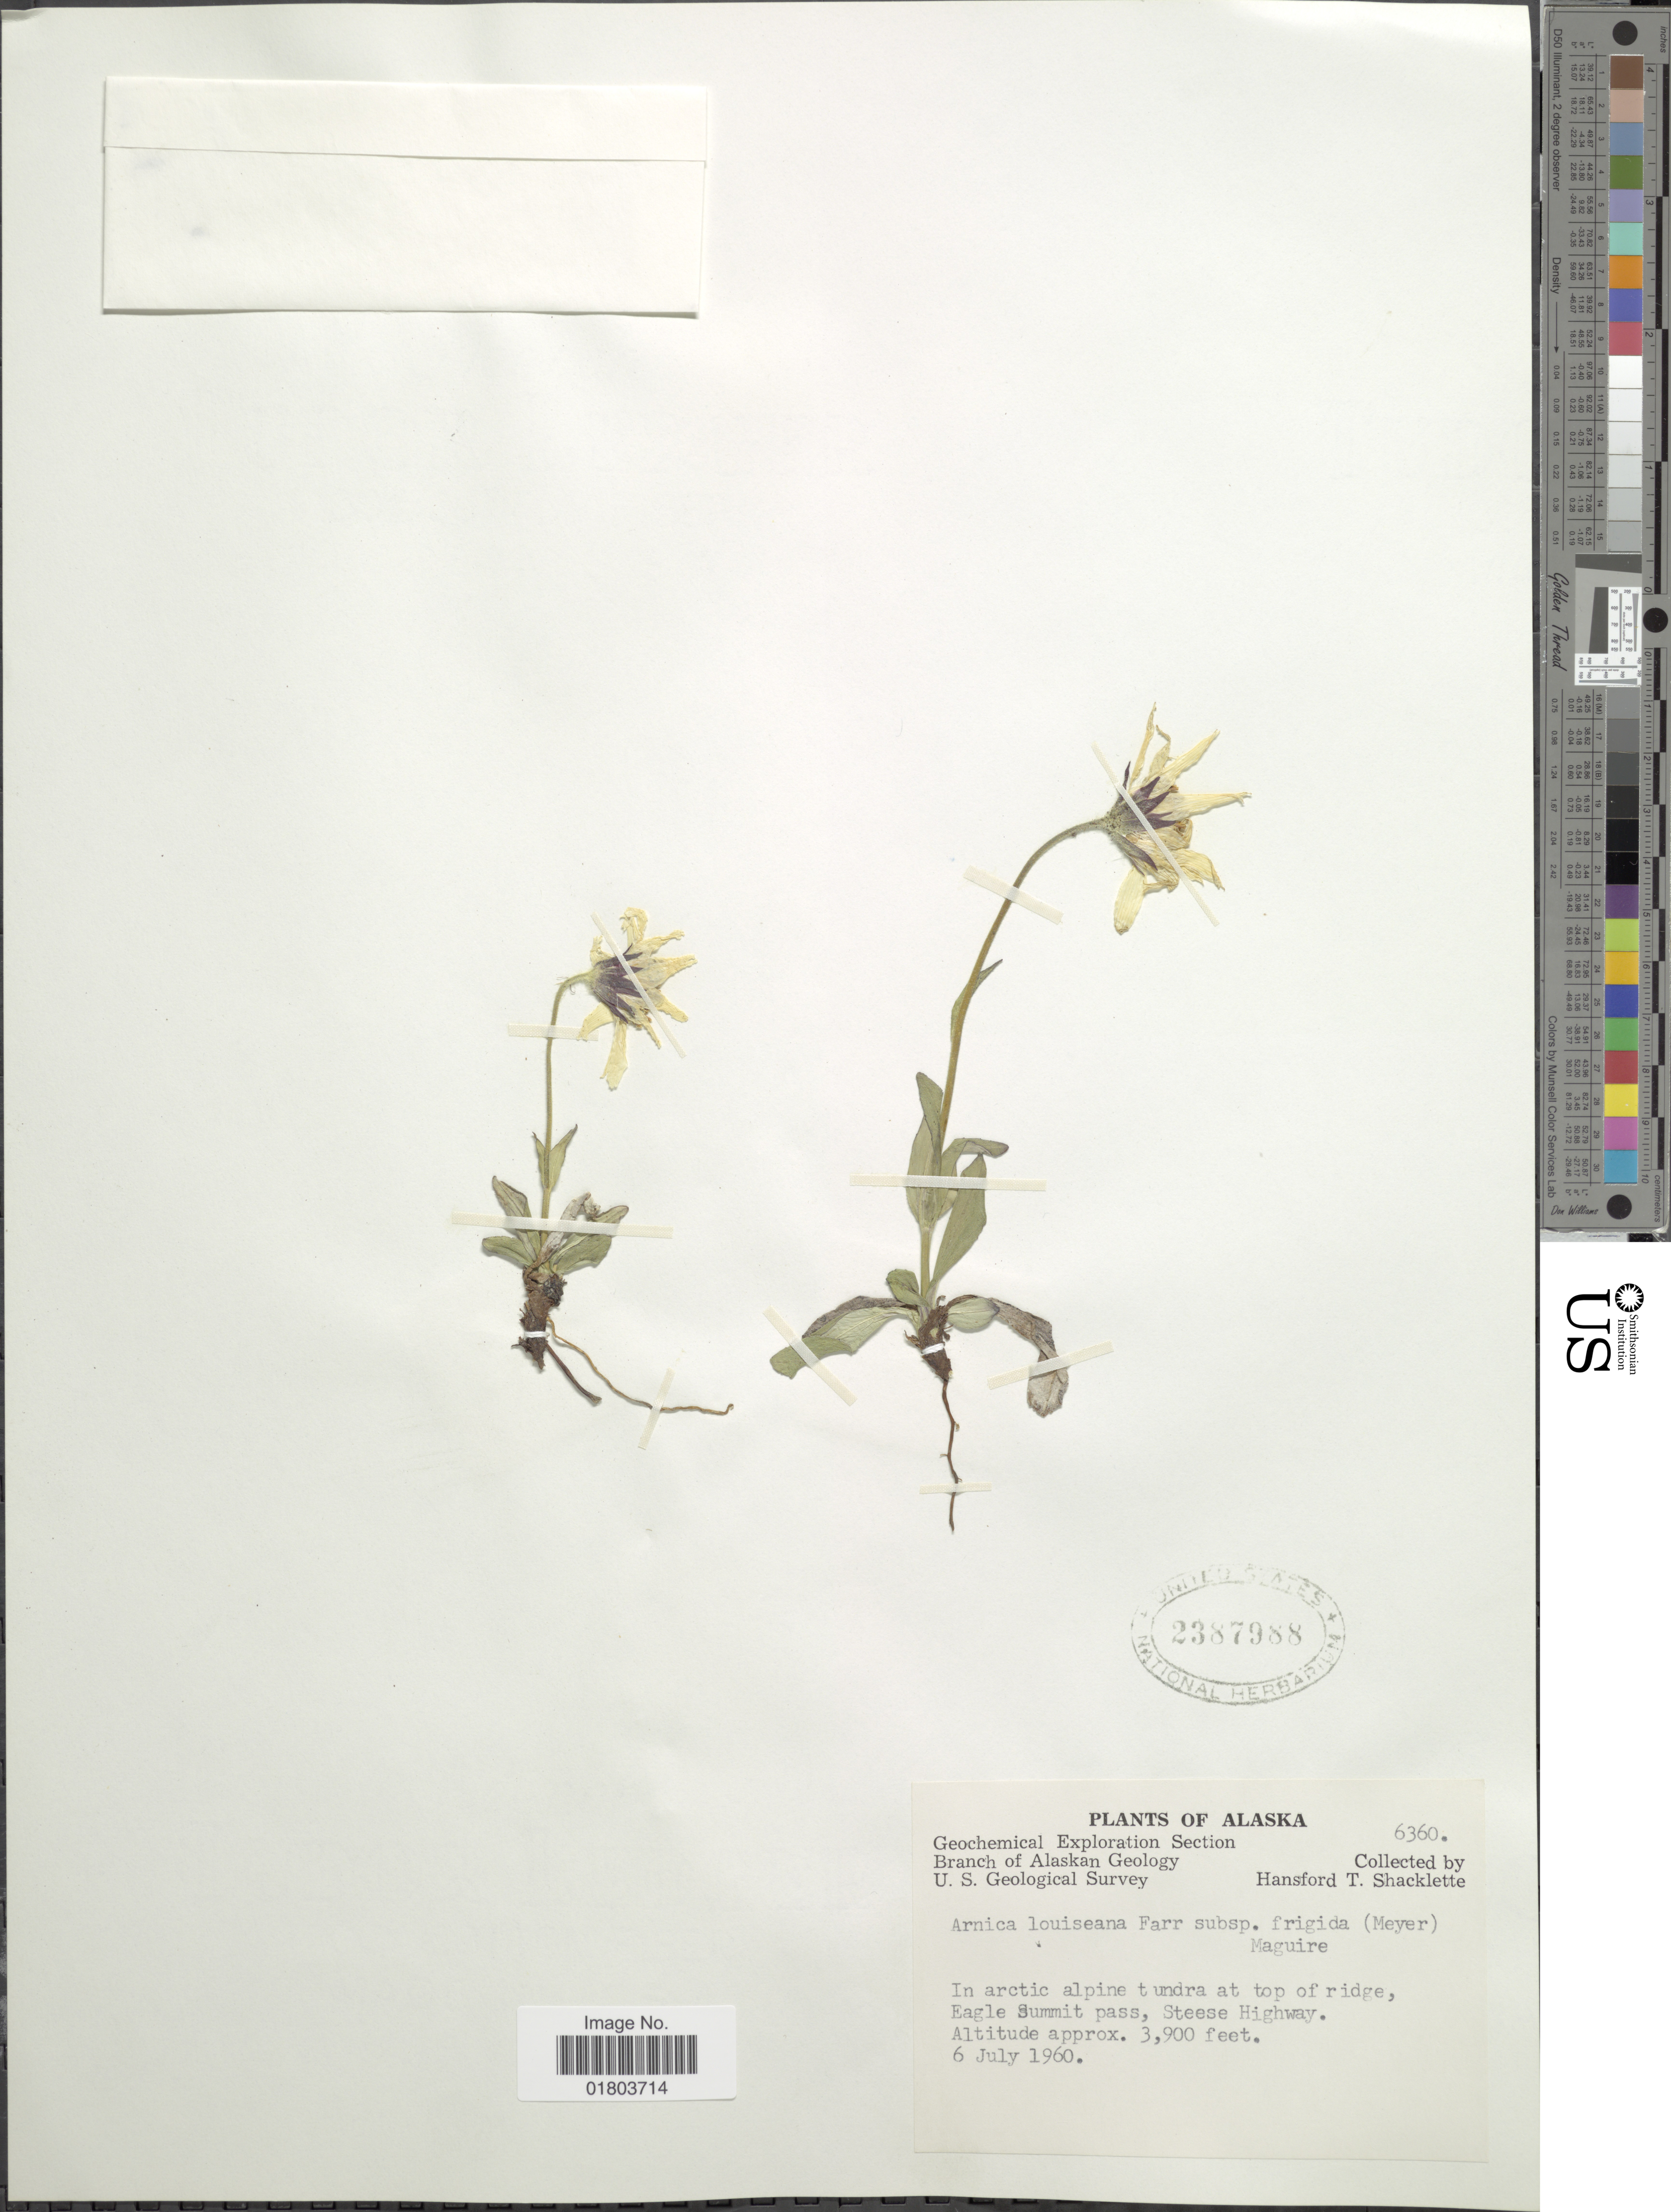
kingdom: Plantae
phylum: Tracheophyta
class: Magnoliopsida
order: Asterales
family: Asteraceae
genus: Arnica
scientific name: Arnica louiseana subsp. frigida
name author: (C.A. Mey. ex Iljin) Maguire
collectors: H. Shacklette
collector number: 6360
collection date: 1960-07-06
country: United States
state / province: Alaska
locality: In arctic alpine tundra at top of ridge, Eagle Summit pass, Steese Highway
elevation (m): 1189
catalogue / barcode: US 2387988